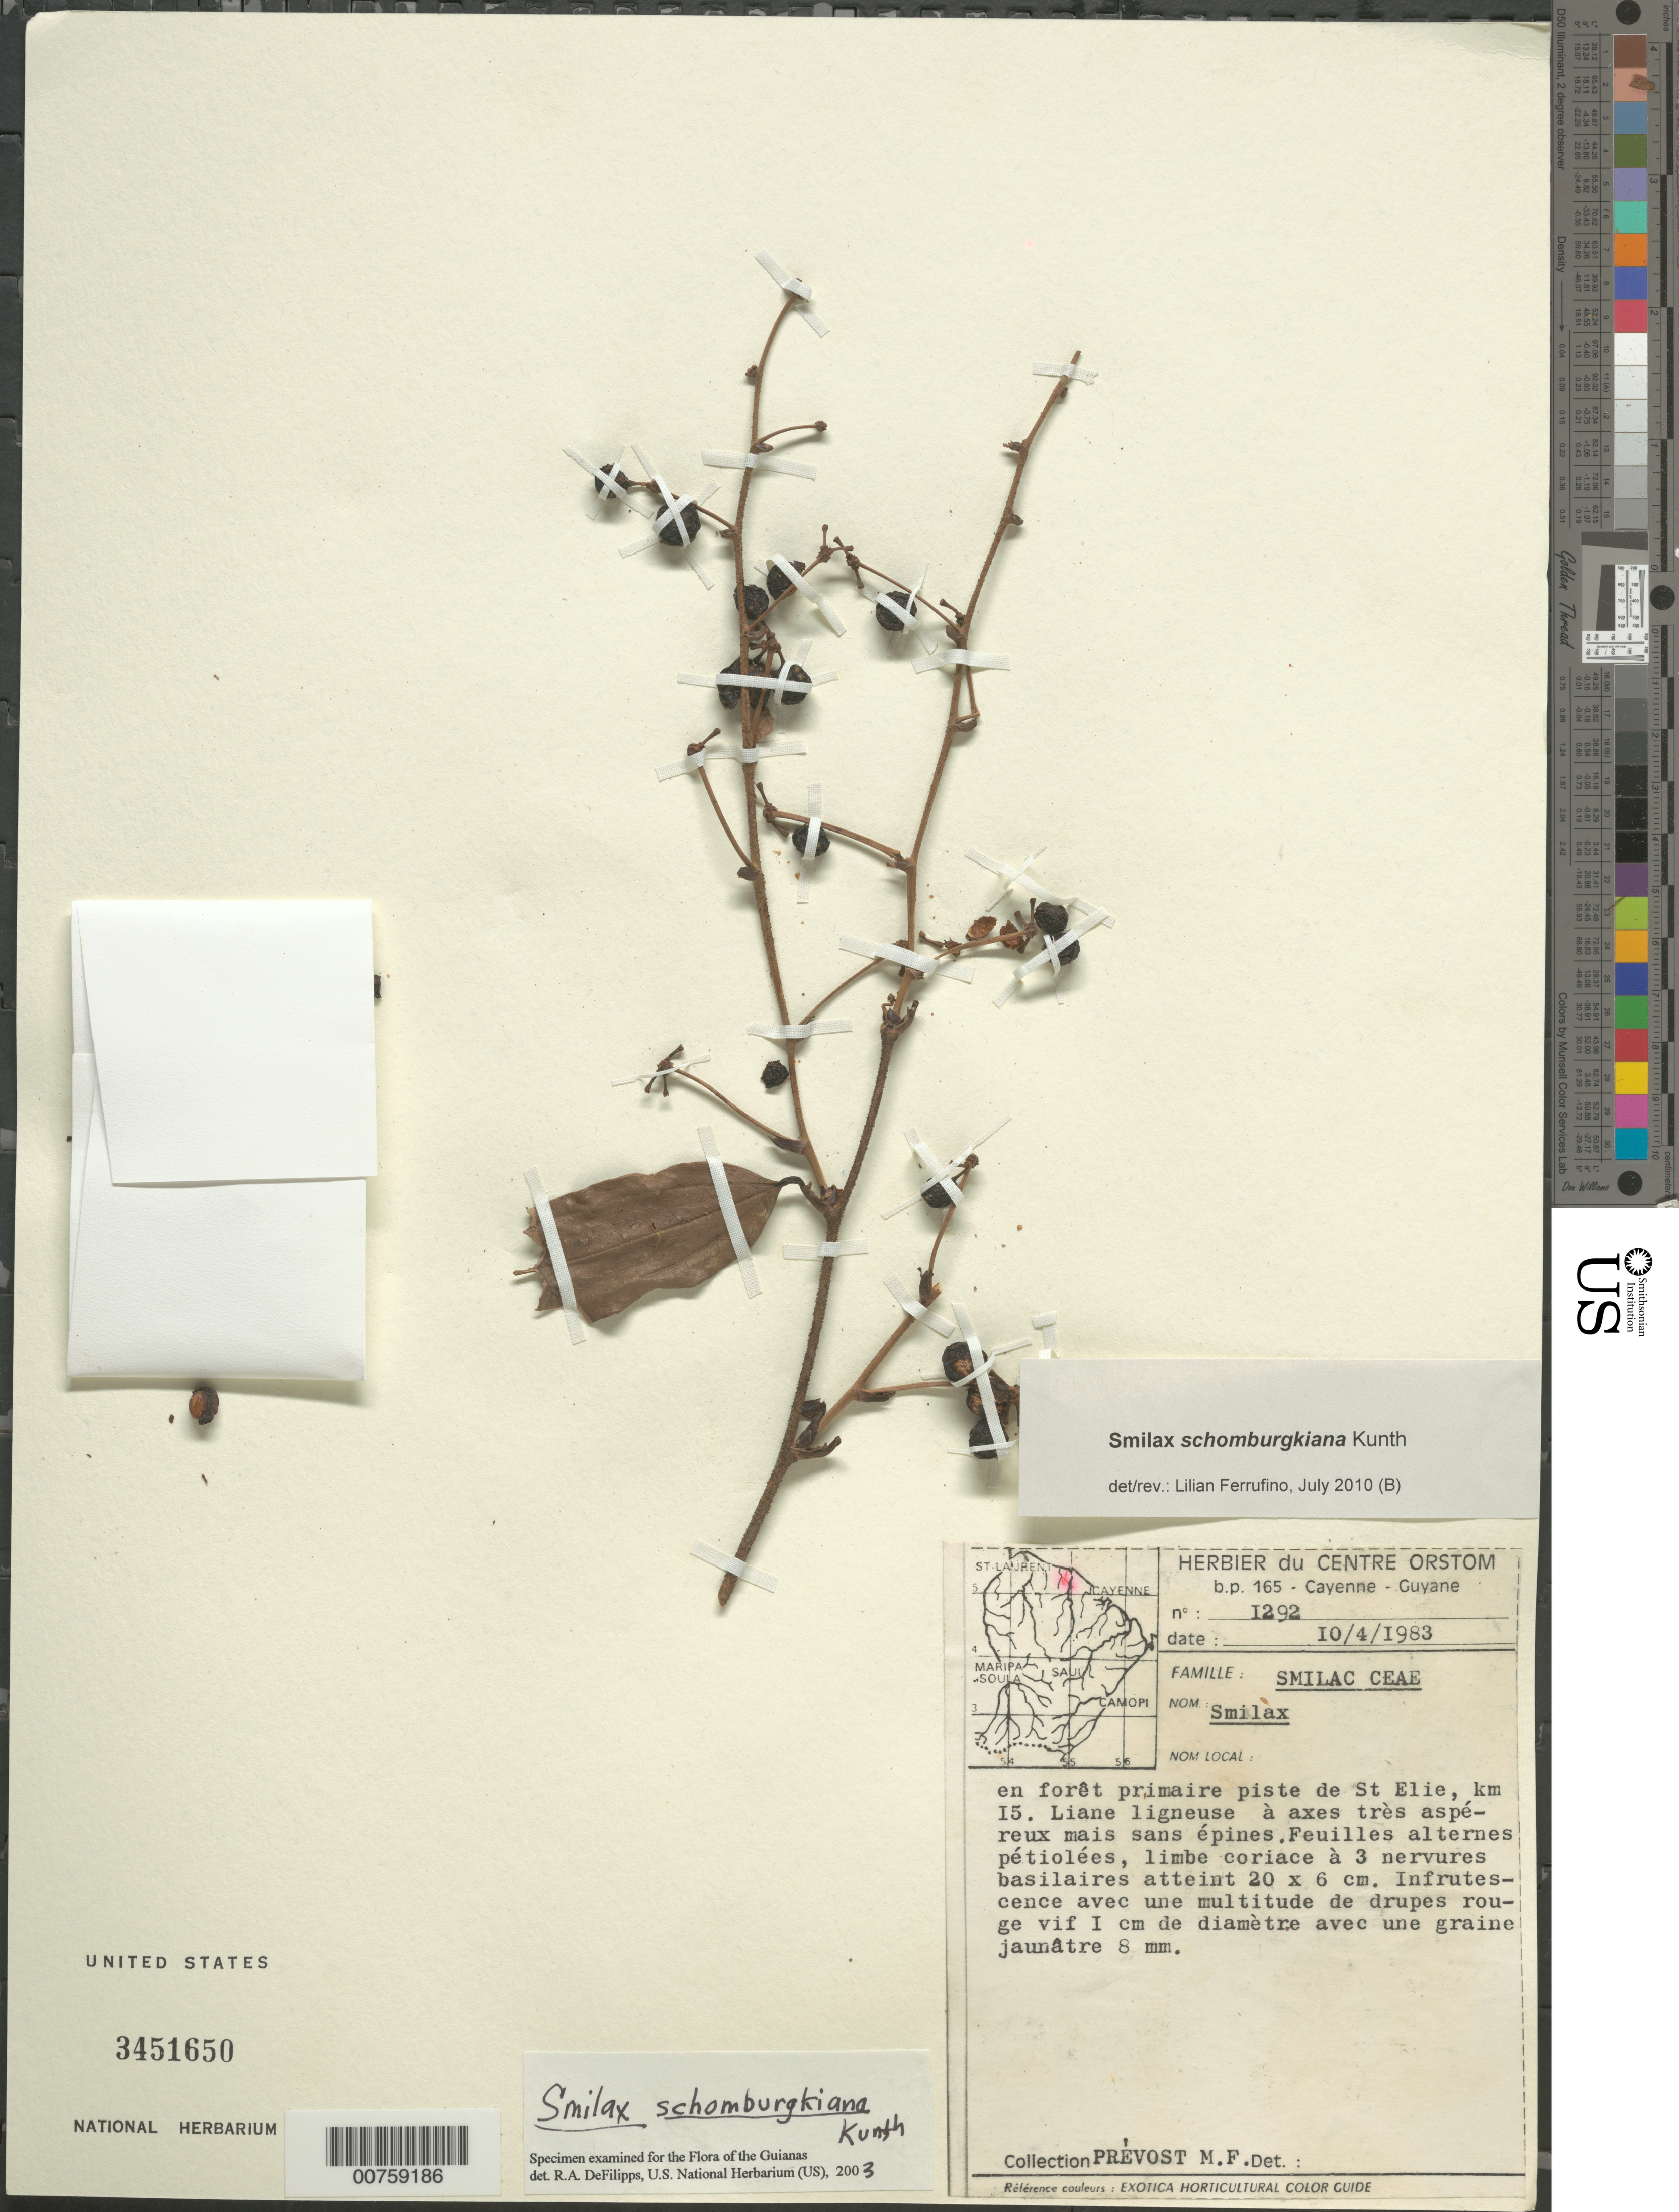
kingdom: Plantae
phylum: Tracheophyta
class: Liliopsida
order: Liliales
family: Smilacaceae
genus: Smilax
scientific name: Smilax schomburgkiana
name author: Kunth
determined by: DeFilipps, R. A.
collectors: M.-F. Prévost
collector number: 1292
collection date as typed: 10-Apr-83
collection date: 1983-04-10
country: French Guiana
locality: Piste de Saint-Élie, km 15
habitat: Primary forest near trail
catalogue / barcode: US 3451650